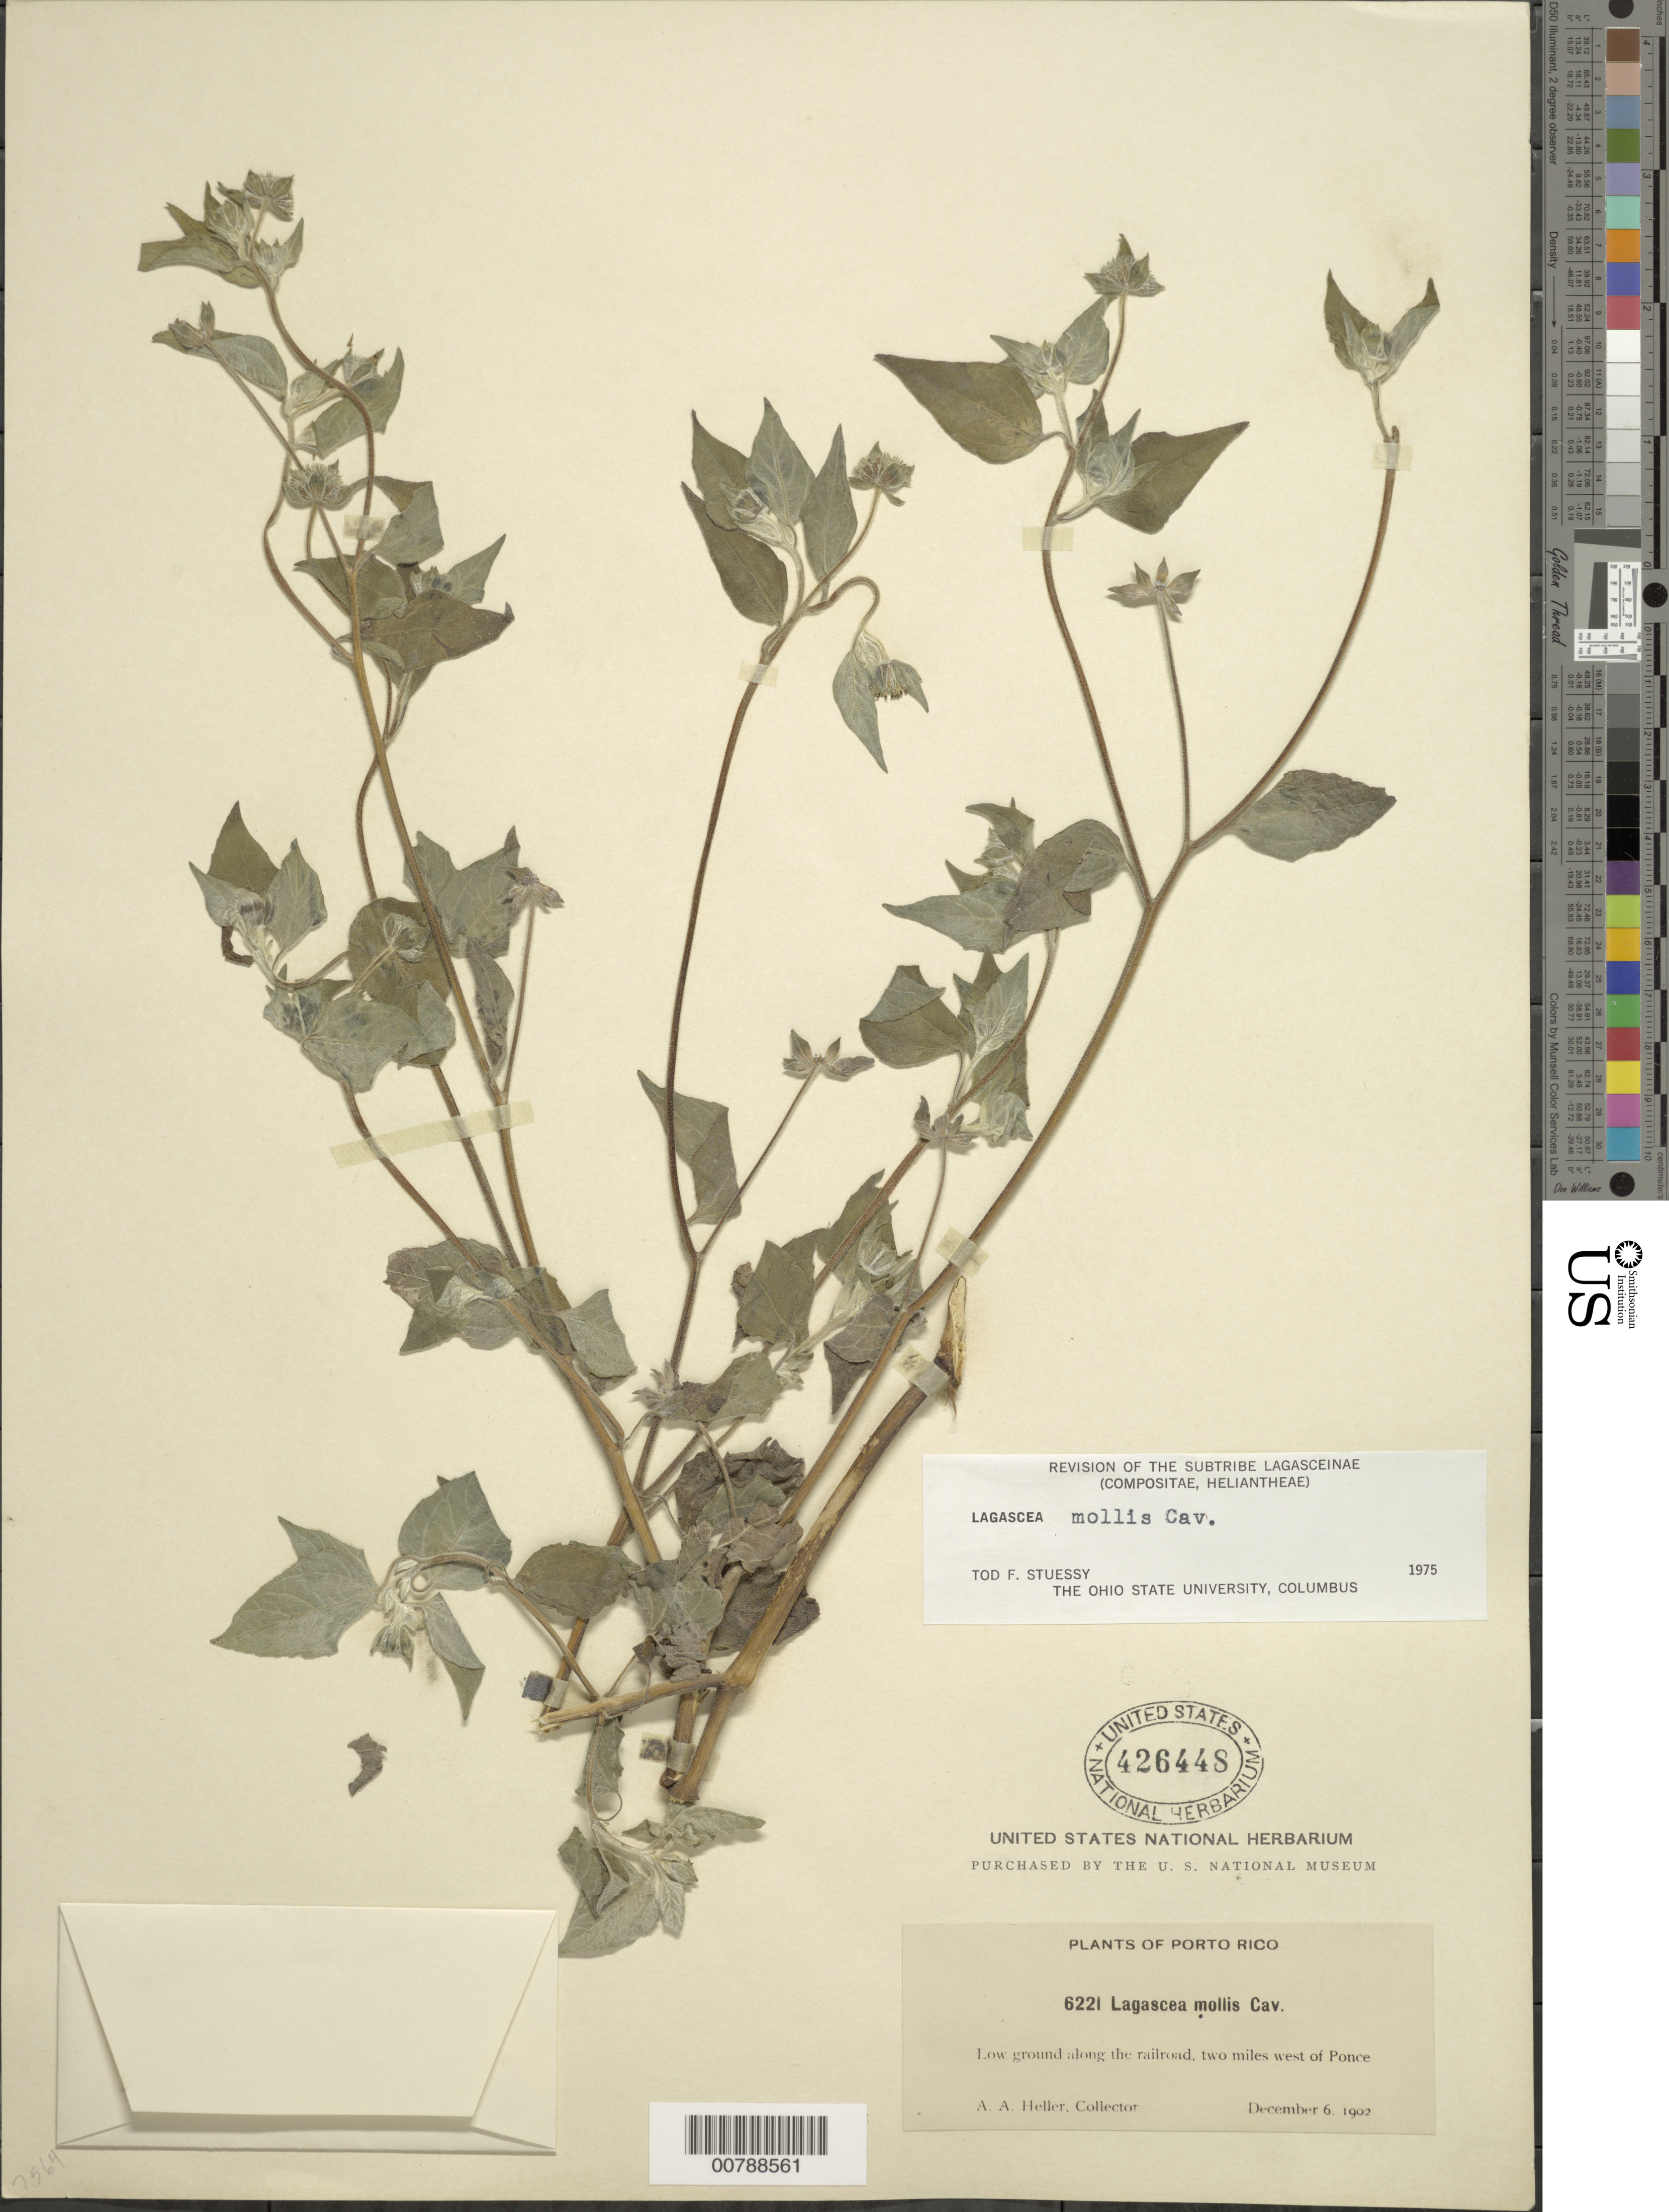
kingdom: Plantae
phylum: Tracheophyta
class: Magnoliopsida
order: Asterales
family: Asteraceae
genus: Lagascea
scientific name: Lagascea mollis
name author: Cav.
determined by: Stuessy, T. F.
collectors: A. A. Heller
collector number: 6221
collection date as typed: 06 Dec 1902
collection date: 1902-12-06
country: Puerto Rico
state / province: Ponce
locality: Low ground along the railroad, 2 miles west of Ponce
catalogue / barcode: US 426448